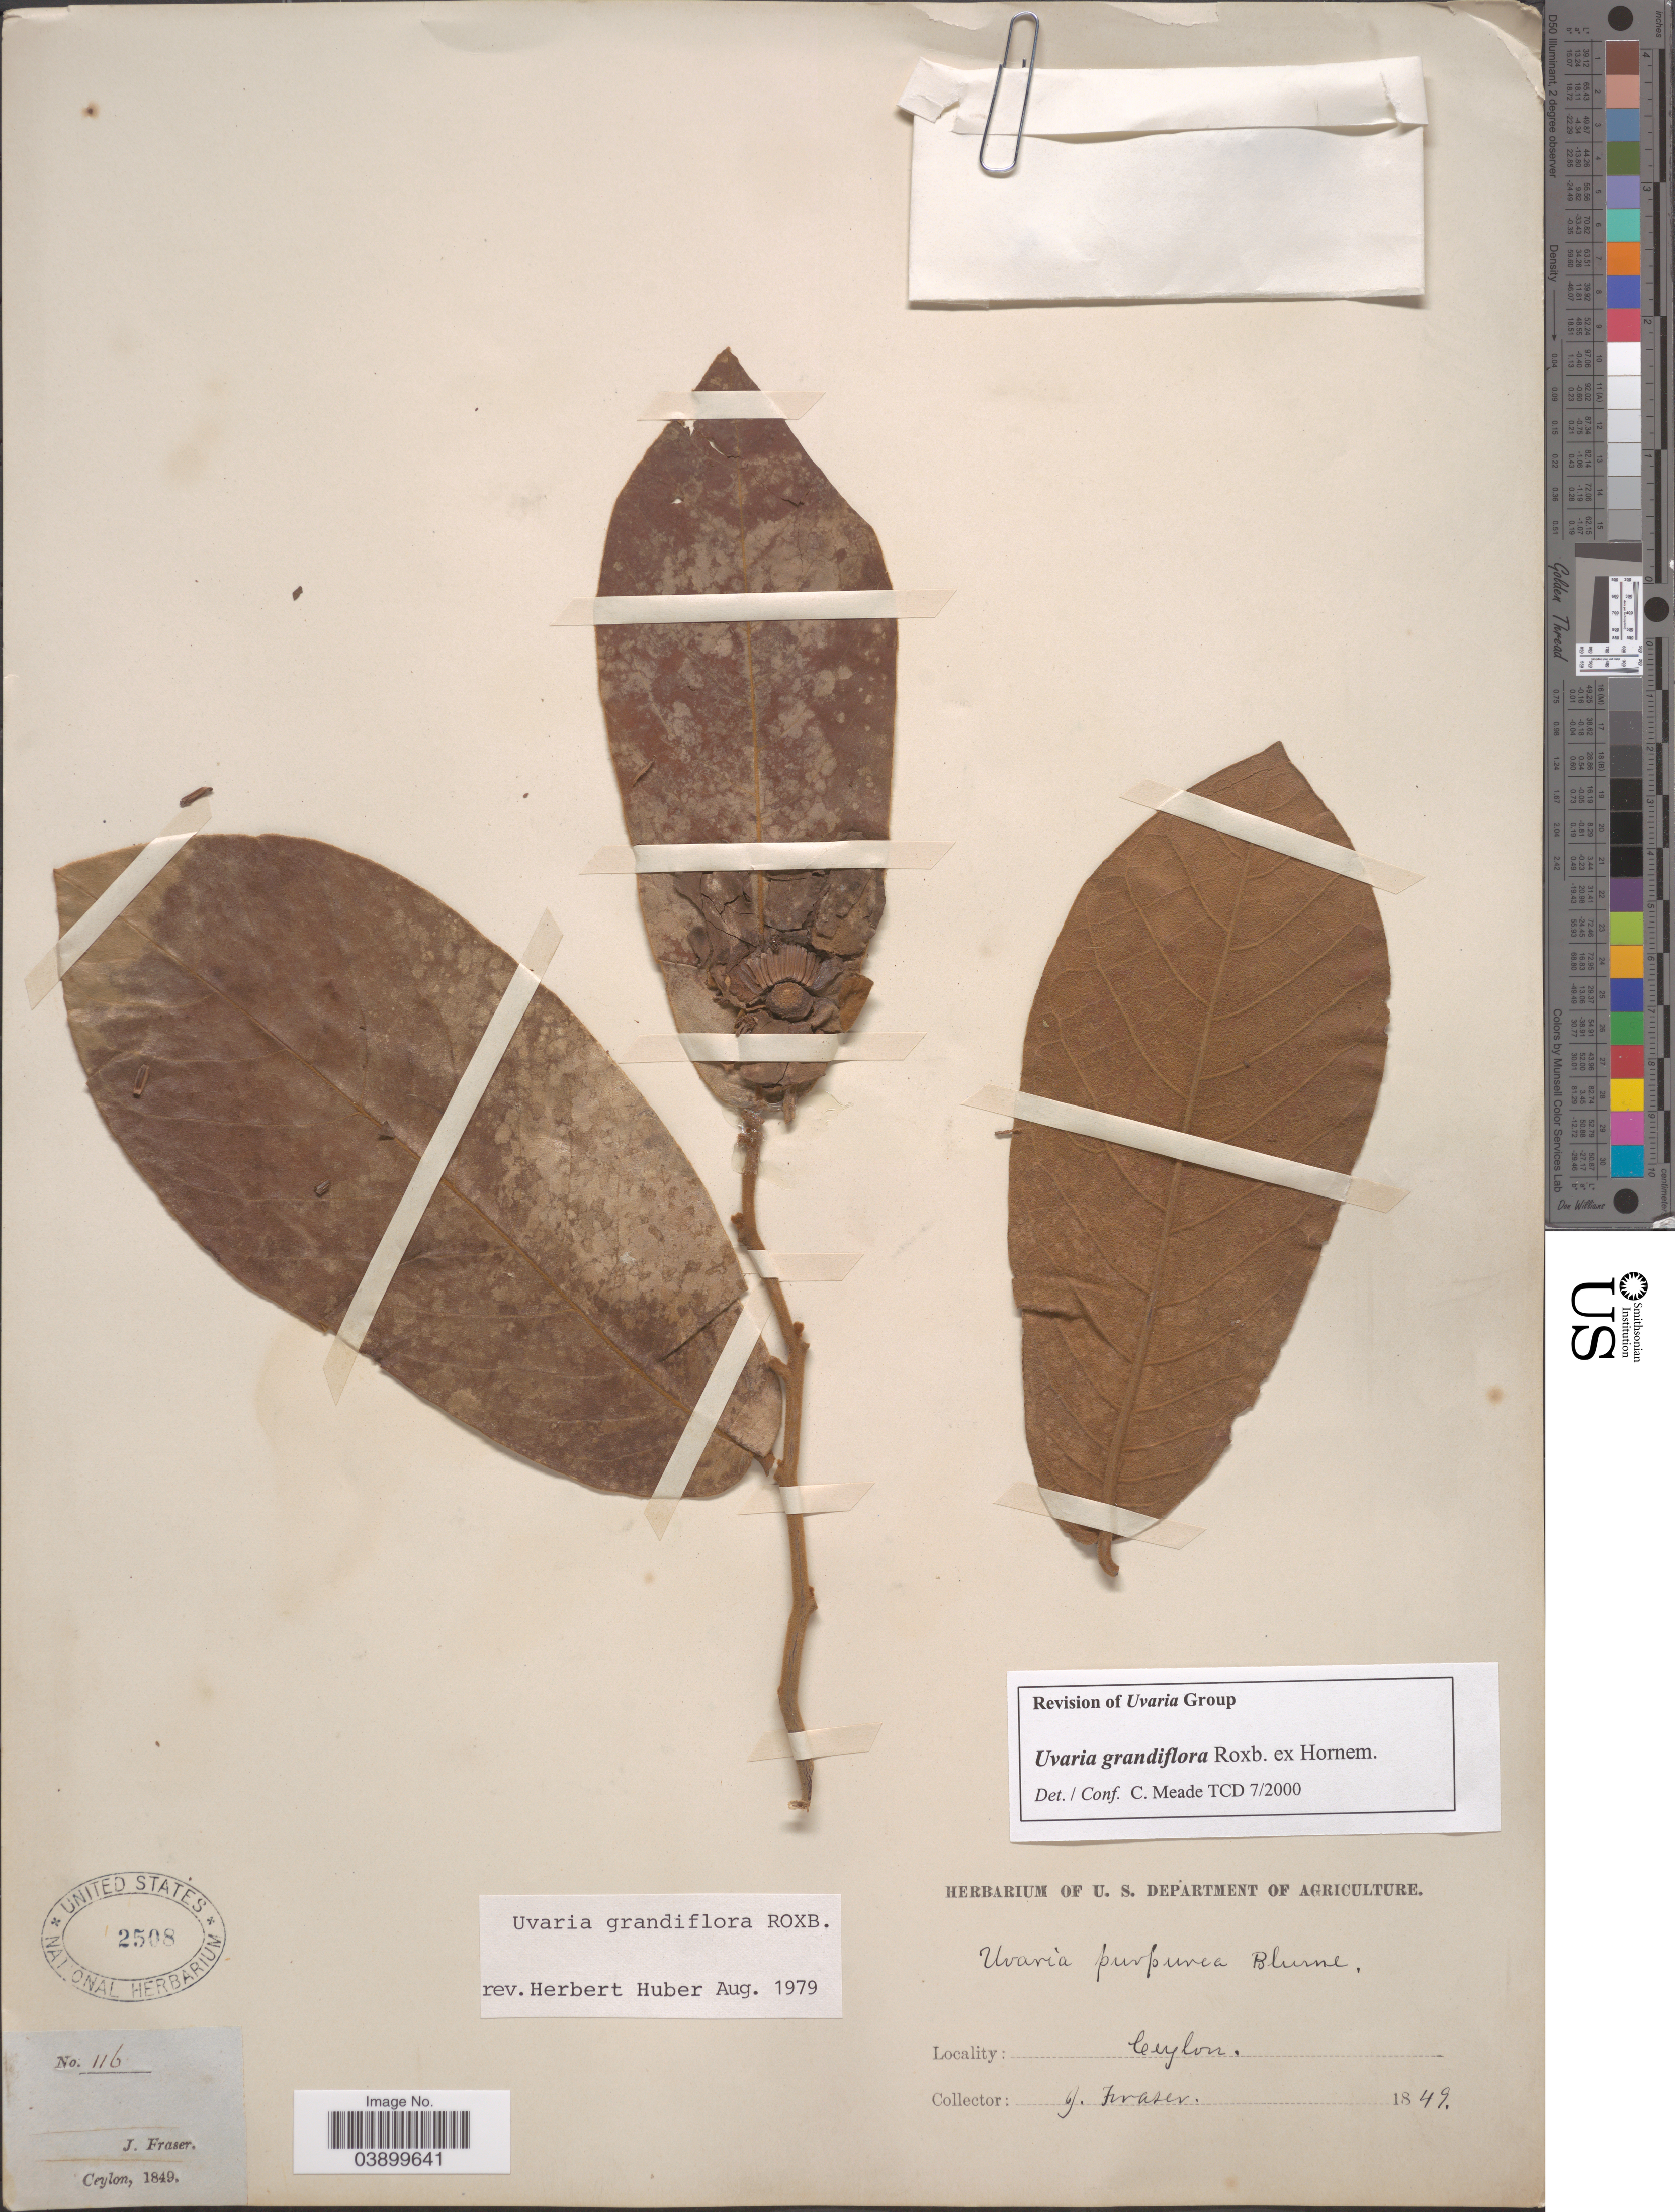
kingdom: Plantae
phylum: Tracheophyta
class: Magnoliopsida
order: Magnoliales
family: Annonaceae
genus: Uvaria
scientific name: Uvaria grandiflora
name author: Roxb.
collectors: J. Fraser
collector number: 116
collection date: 1849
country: Sri Lanka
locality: Ceylon.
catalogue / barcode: US 2508